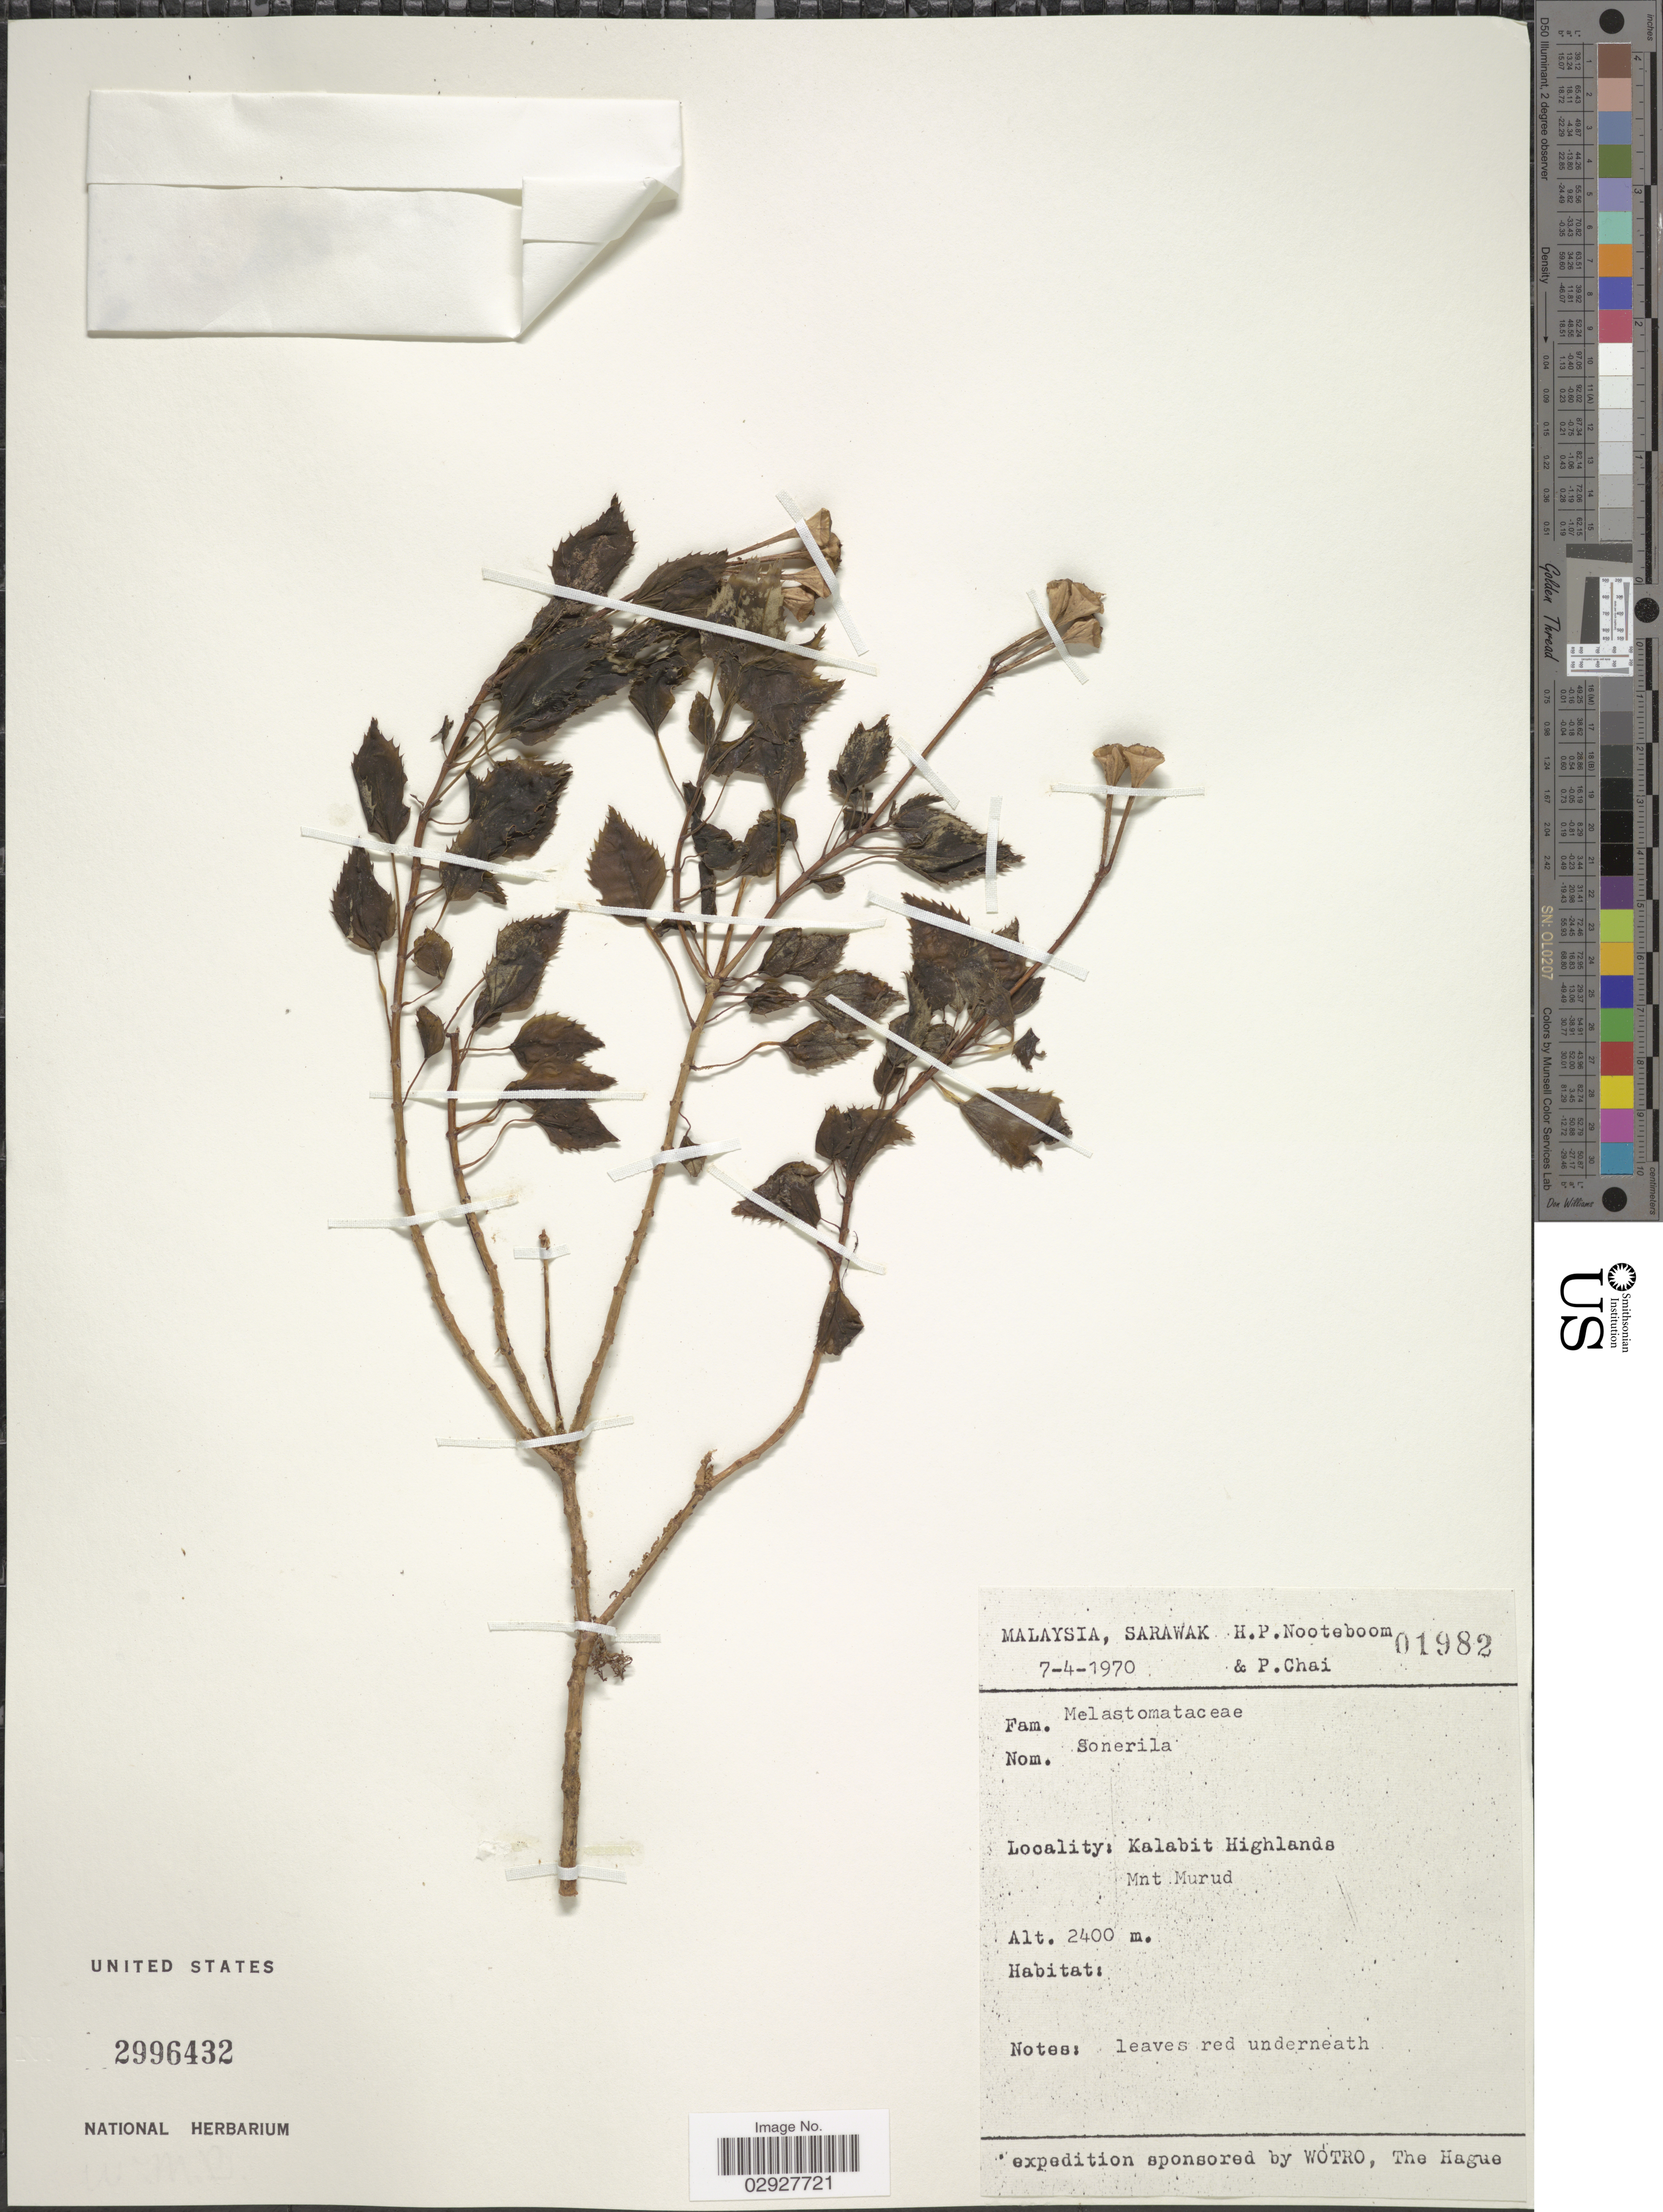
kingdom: Plantae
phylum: Tracheophyta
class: Magnoliopsida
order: Myrtales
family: Melastomataceae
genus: Sonerila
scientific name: Sonerila sp.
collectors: H. P. Nooteboom & P. Chai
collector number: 01982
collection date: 1970-04-07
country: Malaysia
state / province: Sarawak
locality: Kalabit Highlands, Mnt Murud.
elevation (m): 2400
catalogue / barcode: US 2996432